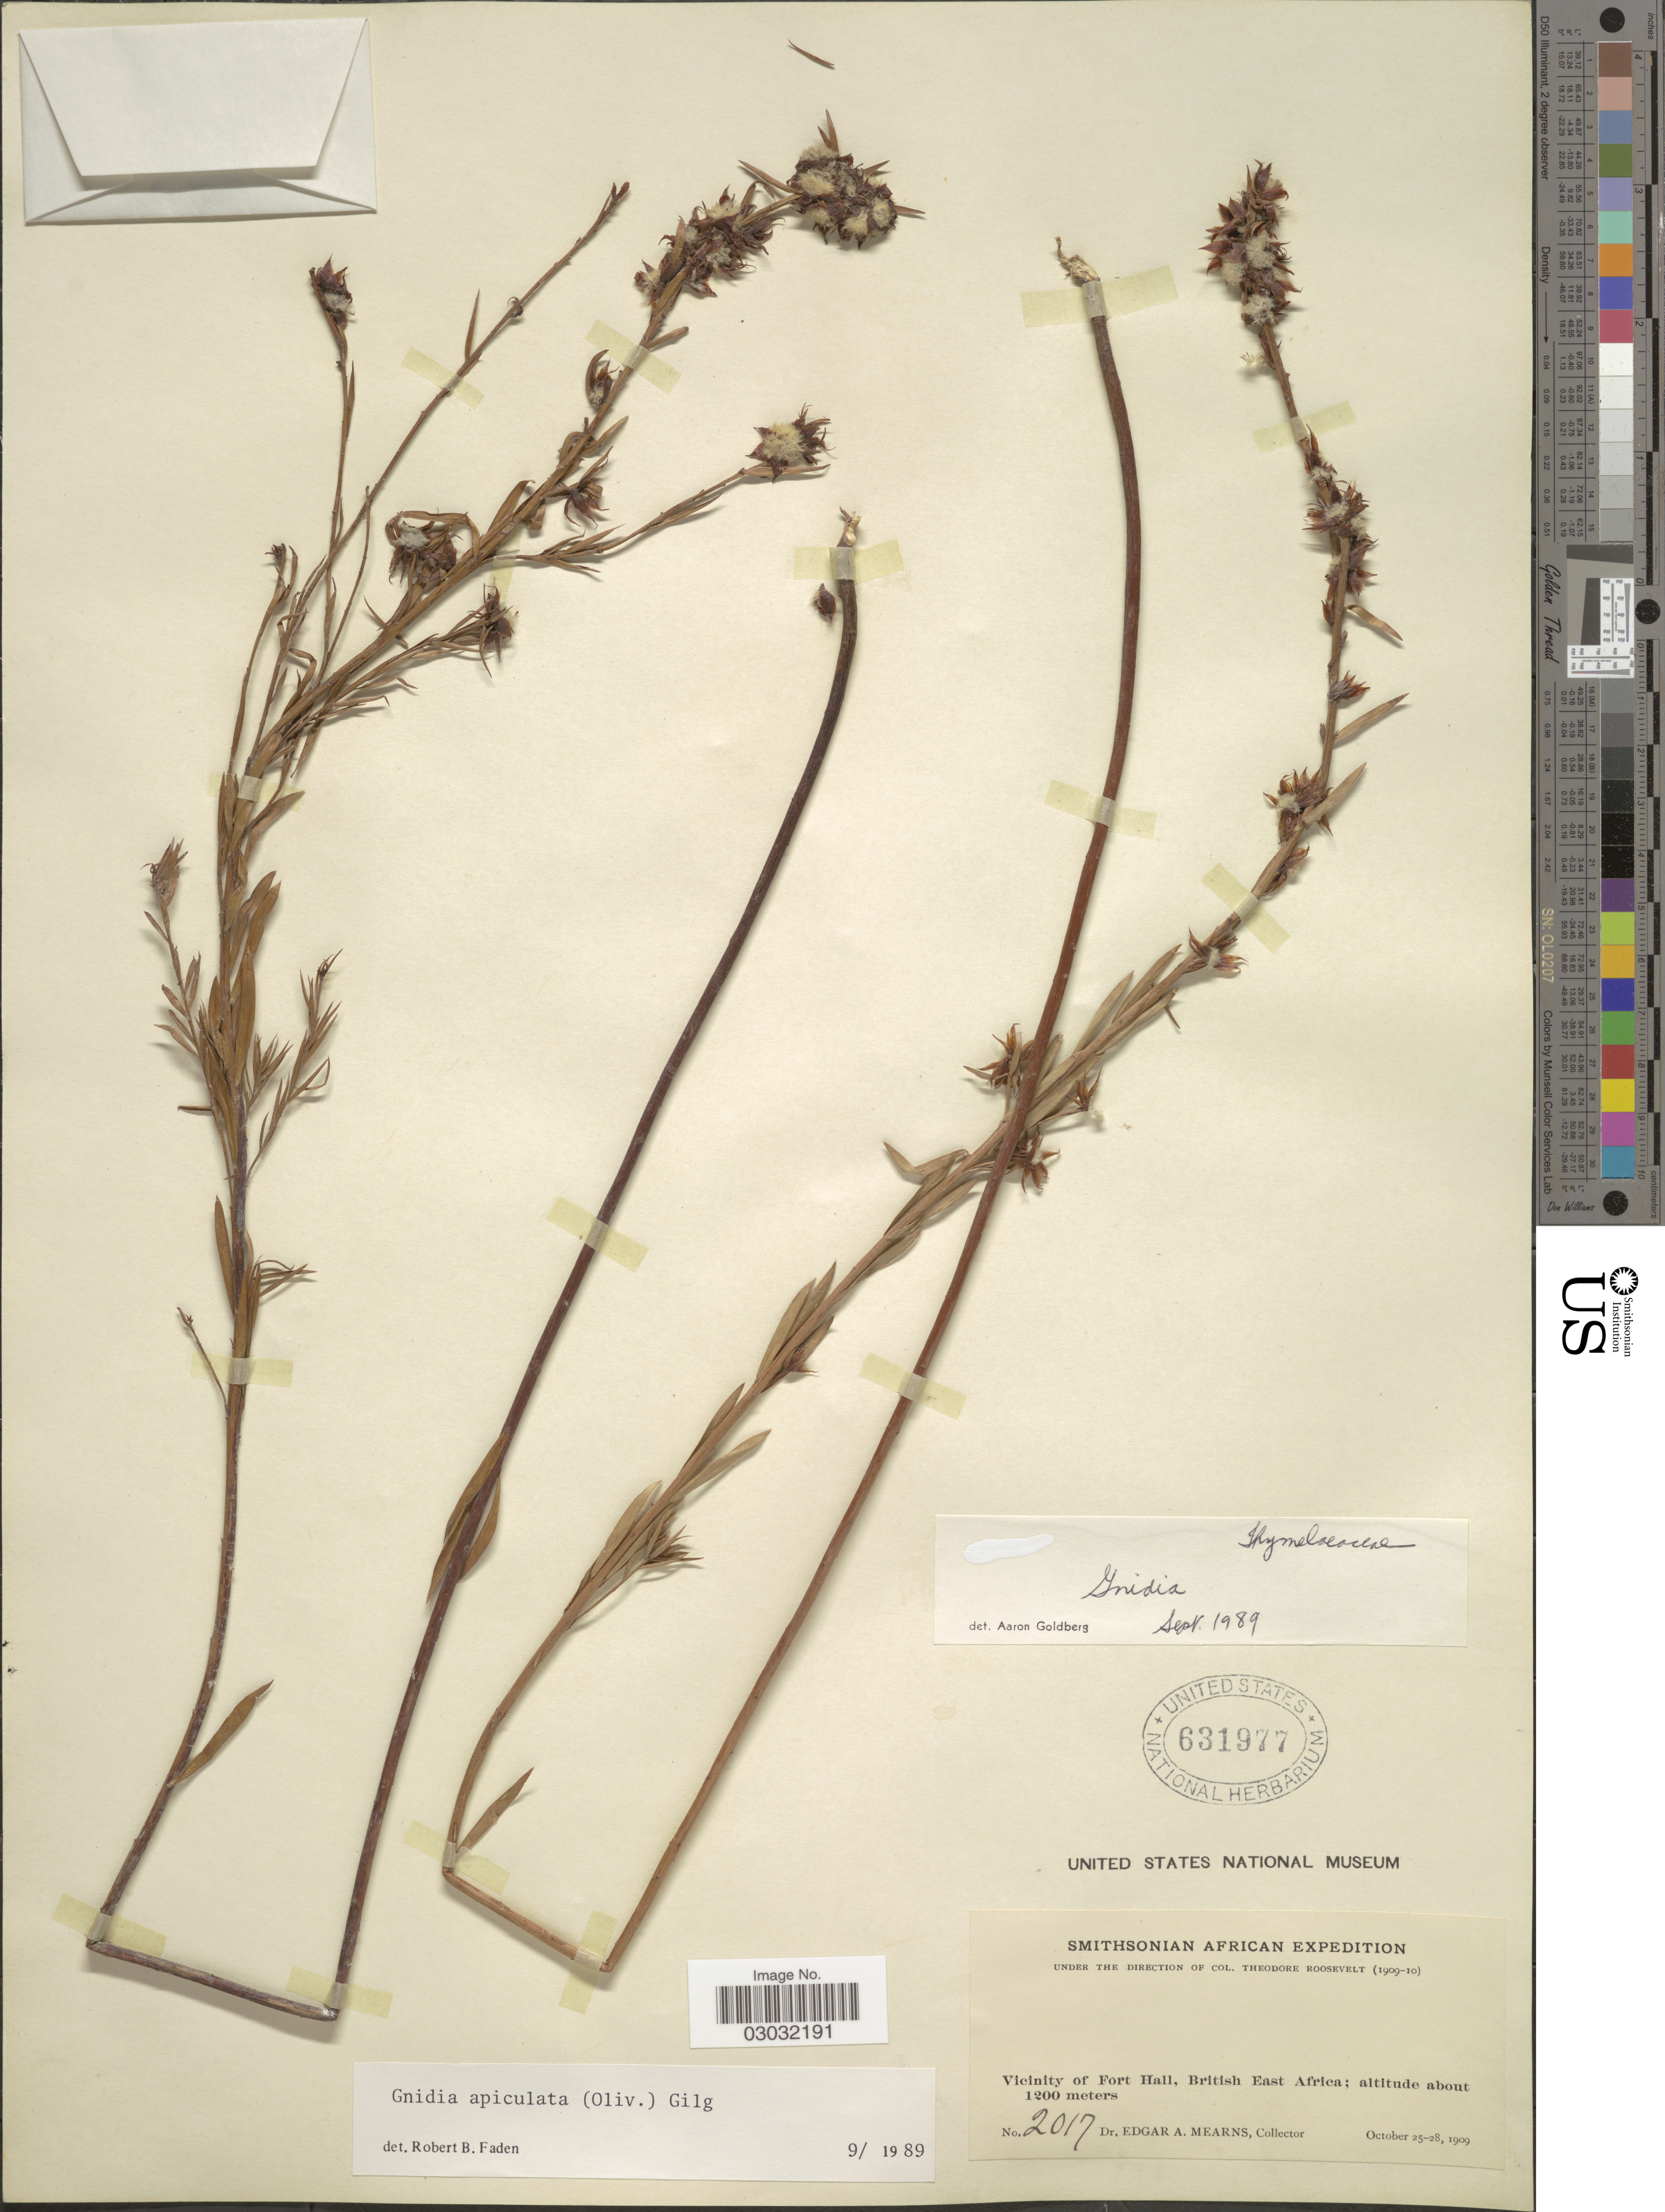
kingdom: Plantae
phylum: Tracheophyta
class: Magnoliopsida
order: Malvales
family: Thymelaeaceae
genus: Lasiosiphon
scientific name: Lasiosiphon apiculatus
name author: (Oliv.) Olaniyan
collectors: E. A. Mearns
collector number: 2017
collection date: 1909-10-25/1909-10-28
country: Kenya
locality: Vicinity of Fort Hall, British East Africa.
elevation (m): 1200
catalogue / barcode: US 631977